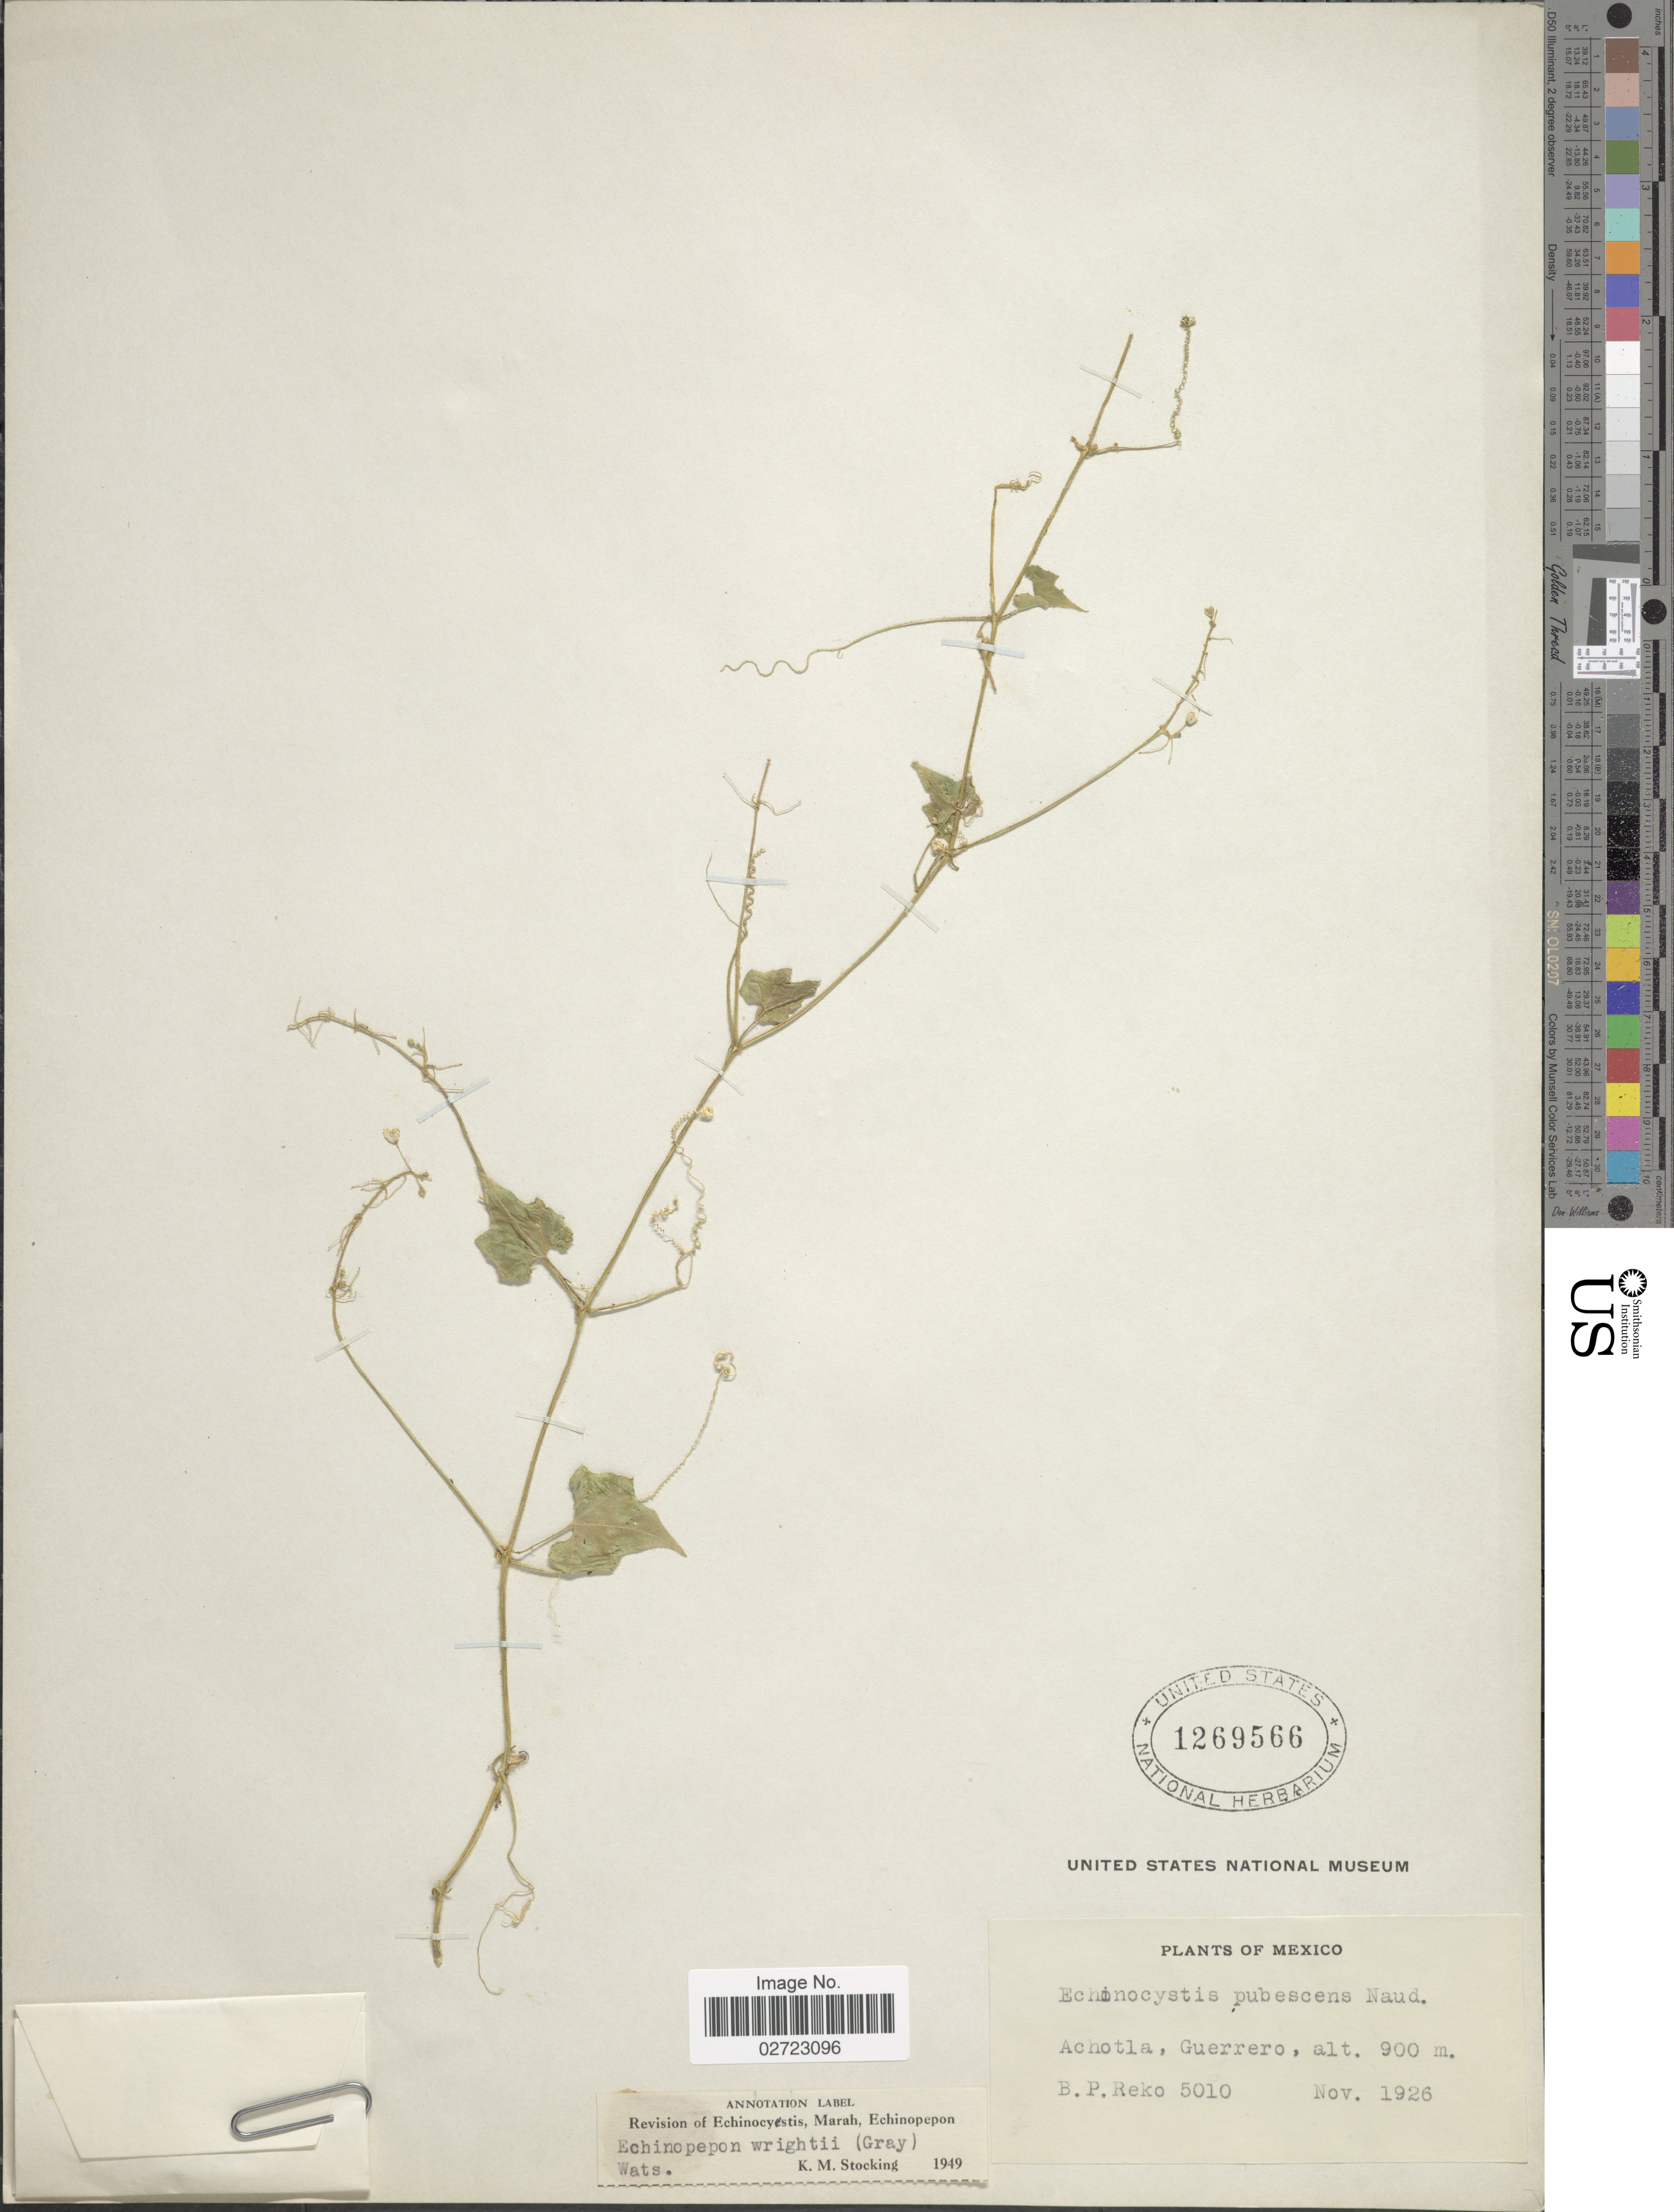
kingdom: Plantae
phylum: Tracheophyta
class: Magnoliopsida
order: Cucurbitales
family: Cucurbitaceae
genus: Echinopepon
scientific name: Echinopepon wrightii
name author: (A. Gray) S. Watson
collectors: B. P. Reko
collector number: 5010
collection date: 1926-11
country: Mexico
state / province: Guerrero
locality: Achotla.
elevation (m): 900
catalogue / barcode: US 1269566